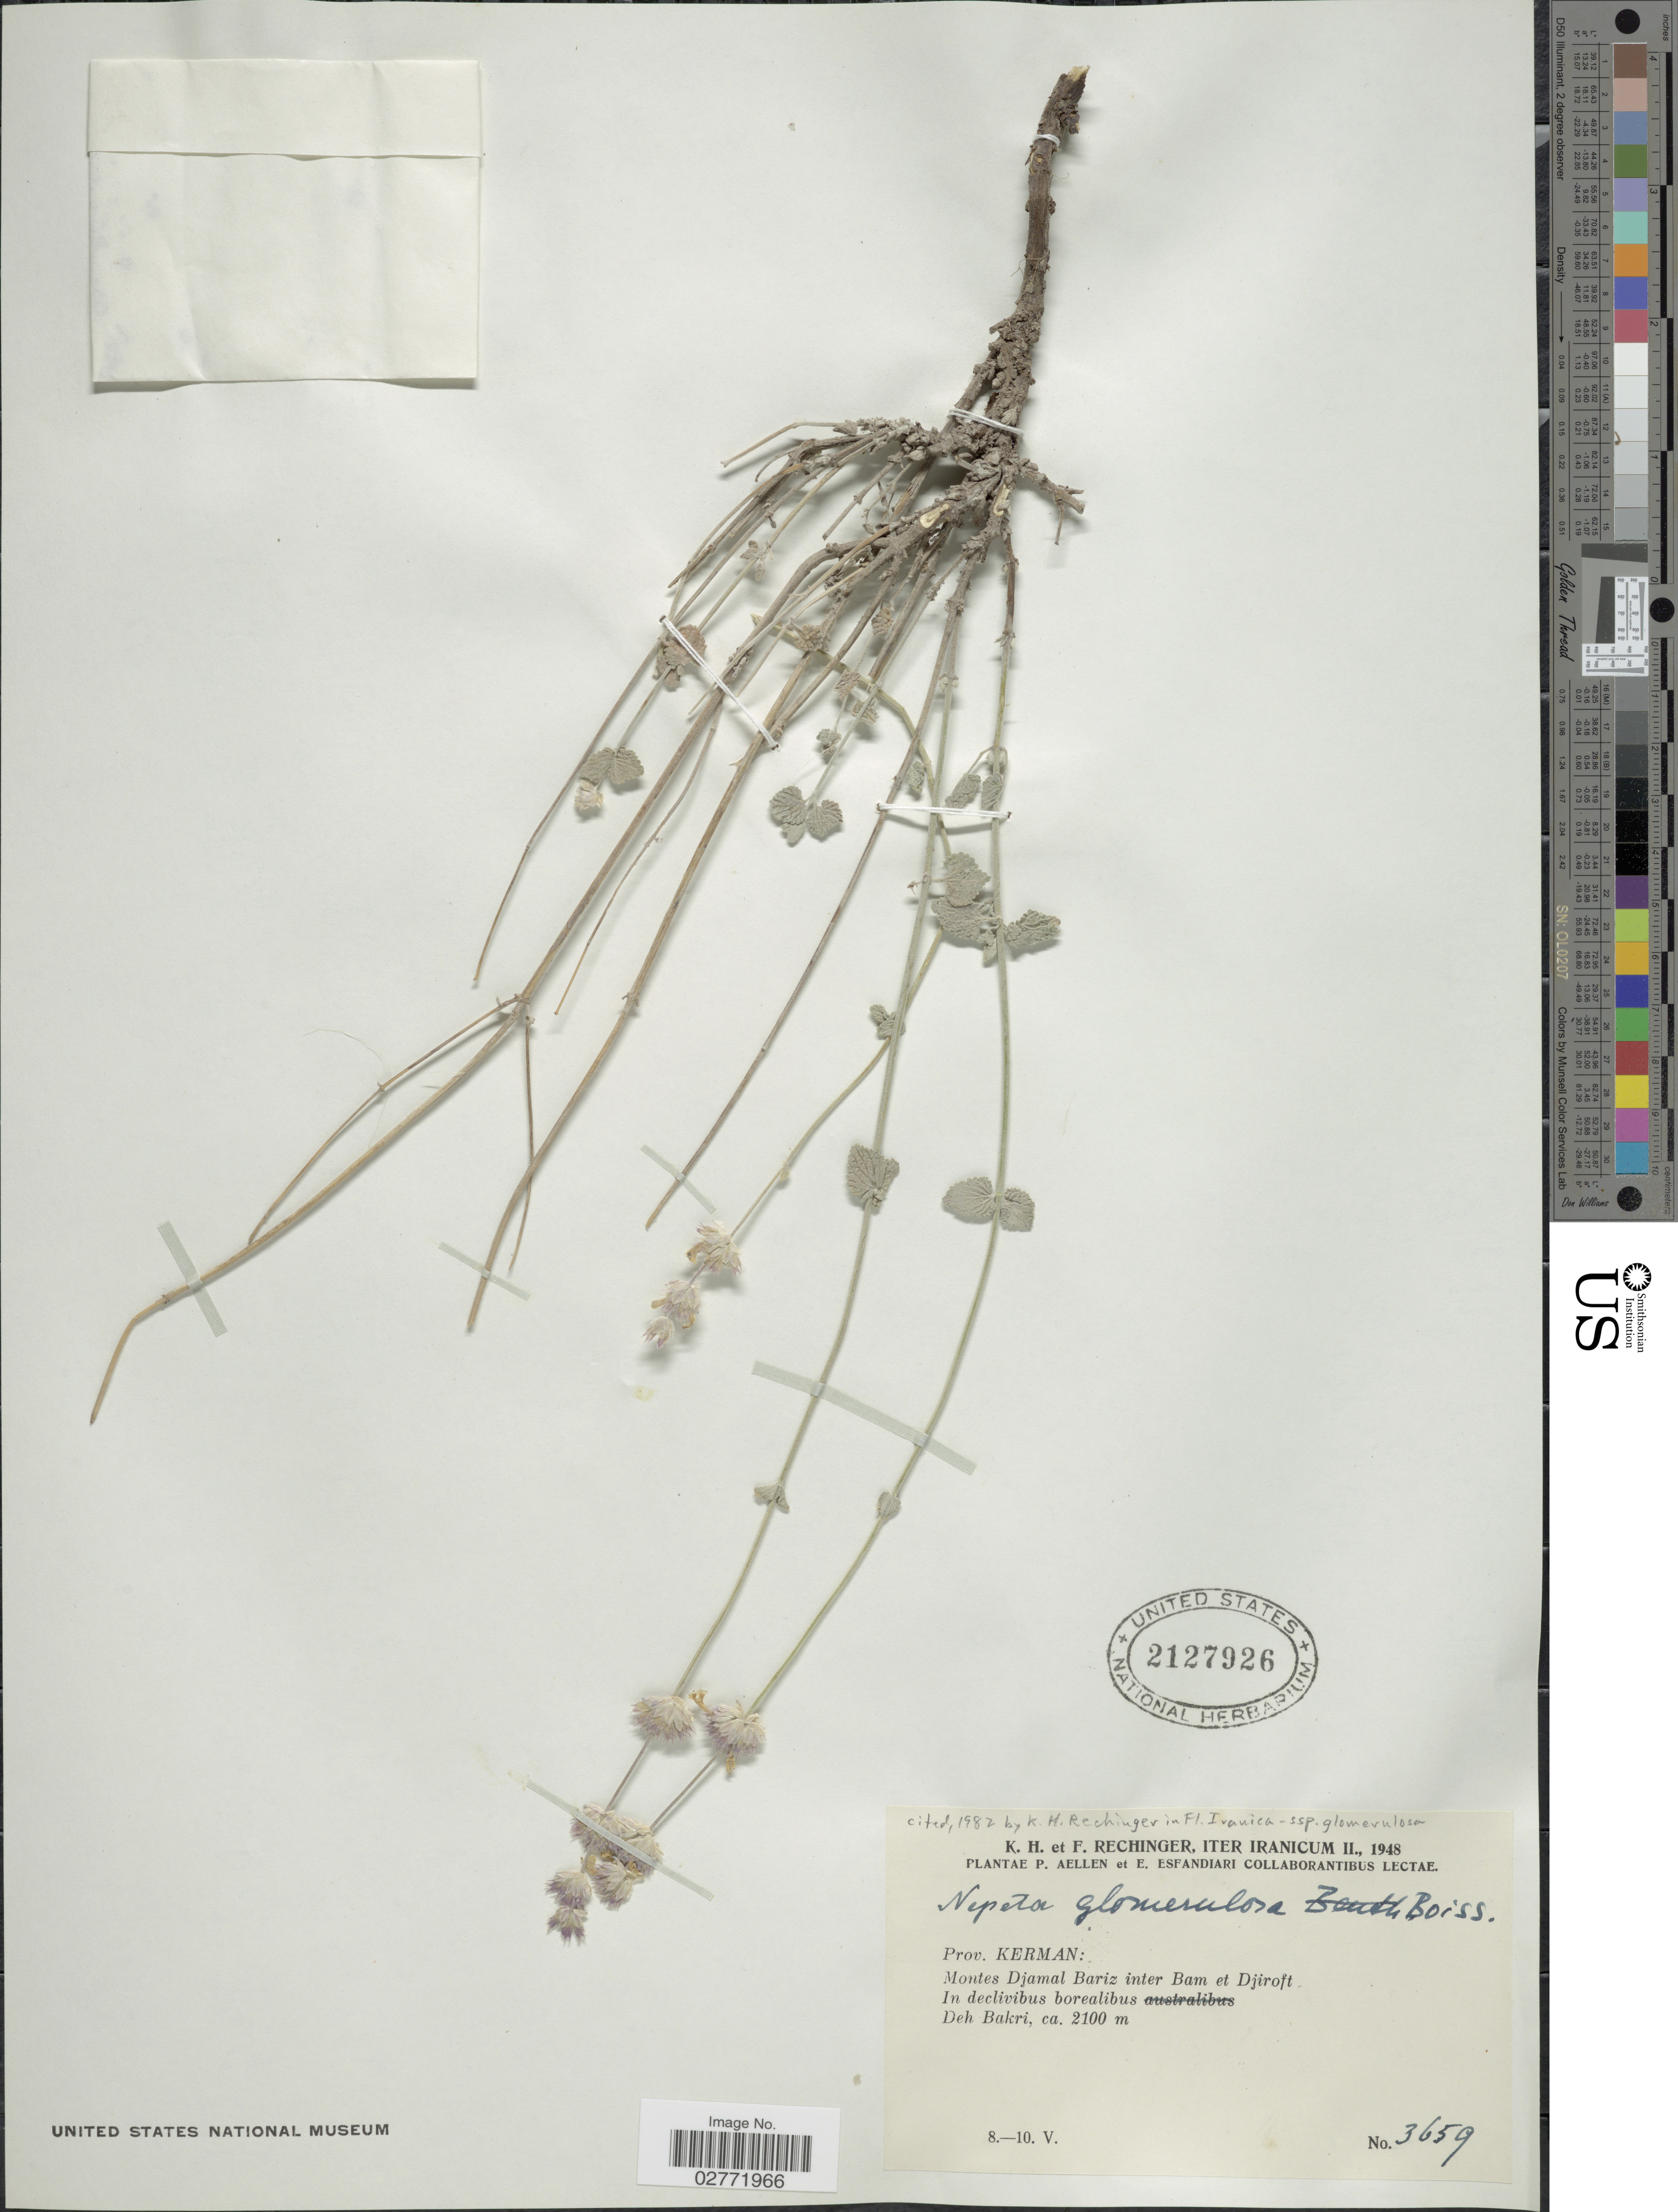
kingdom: Plantae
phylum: Tracheophyta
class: Magnoliopsida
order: Lamiales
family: Lamiaceae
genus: Nepeta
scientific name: Nepeta glomerulosa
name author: Boiss.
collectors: K. H. Rechinger, F. Rechinger, P. Aellen & E. Esfandiari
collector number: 3659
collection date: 1948-05-08/1948-05-10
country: Iran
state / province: Kerman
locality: Montes Djamal Bariz inter Bam et Djiroft. In declivibus borealibus Deh Bakri.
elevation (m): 2100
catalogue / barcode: US 2127926